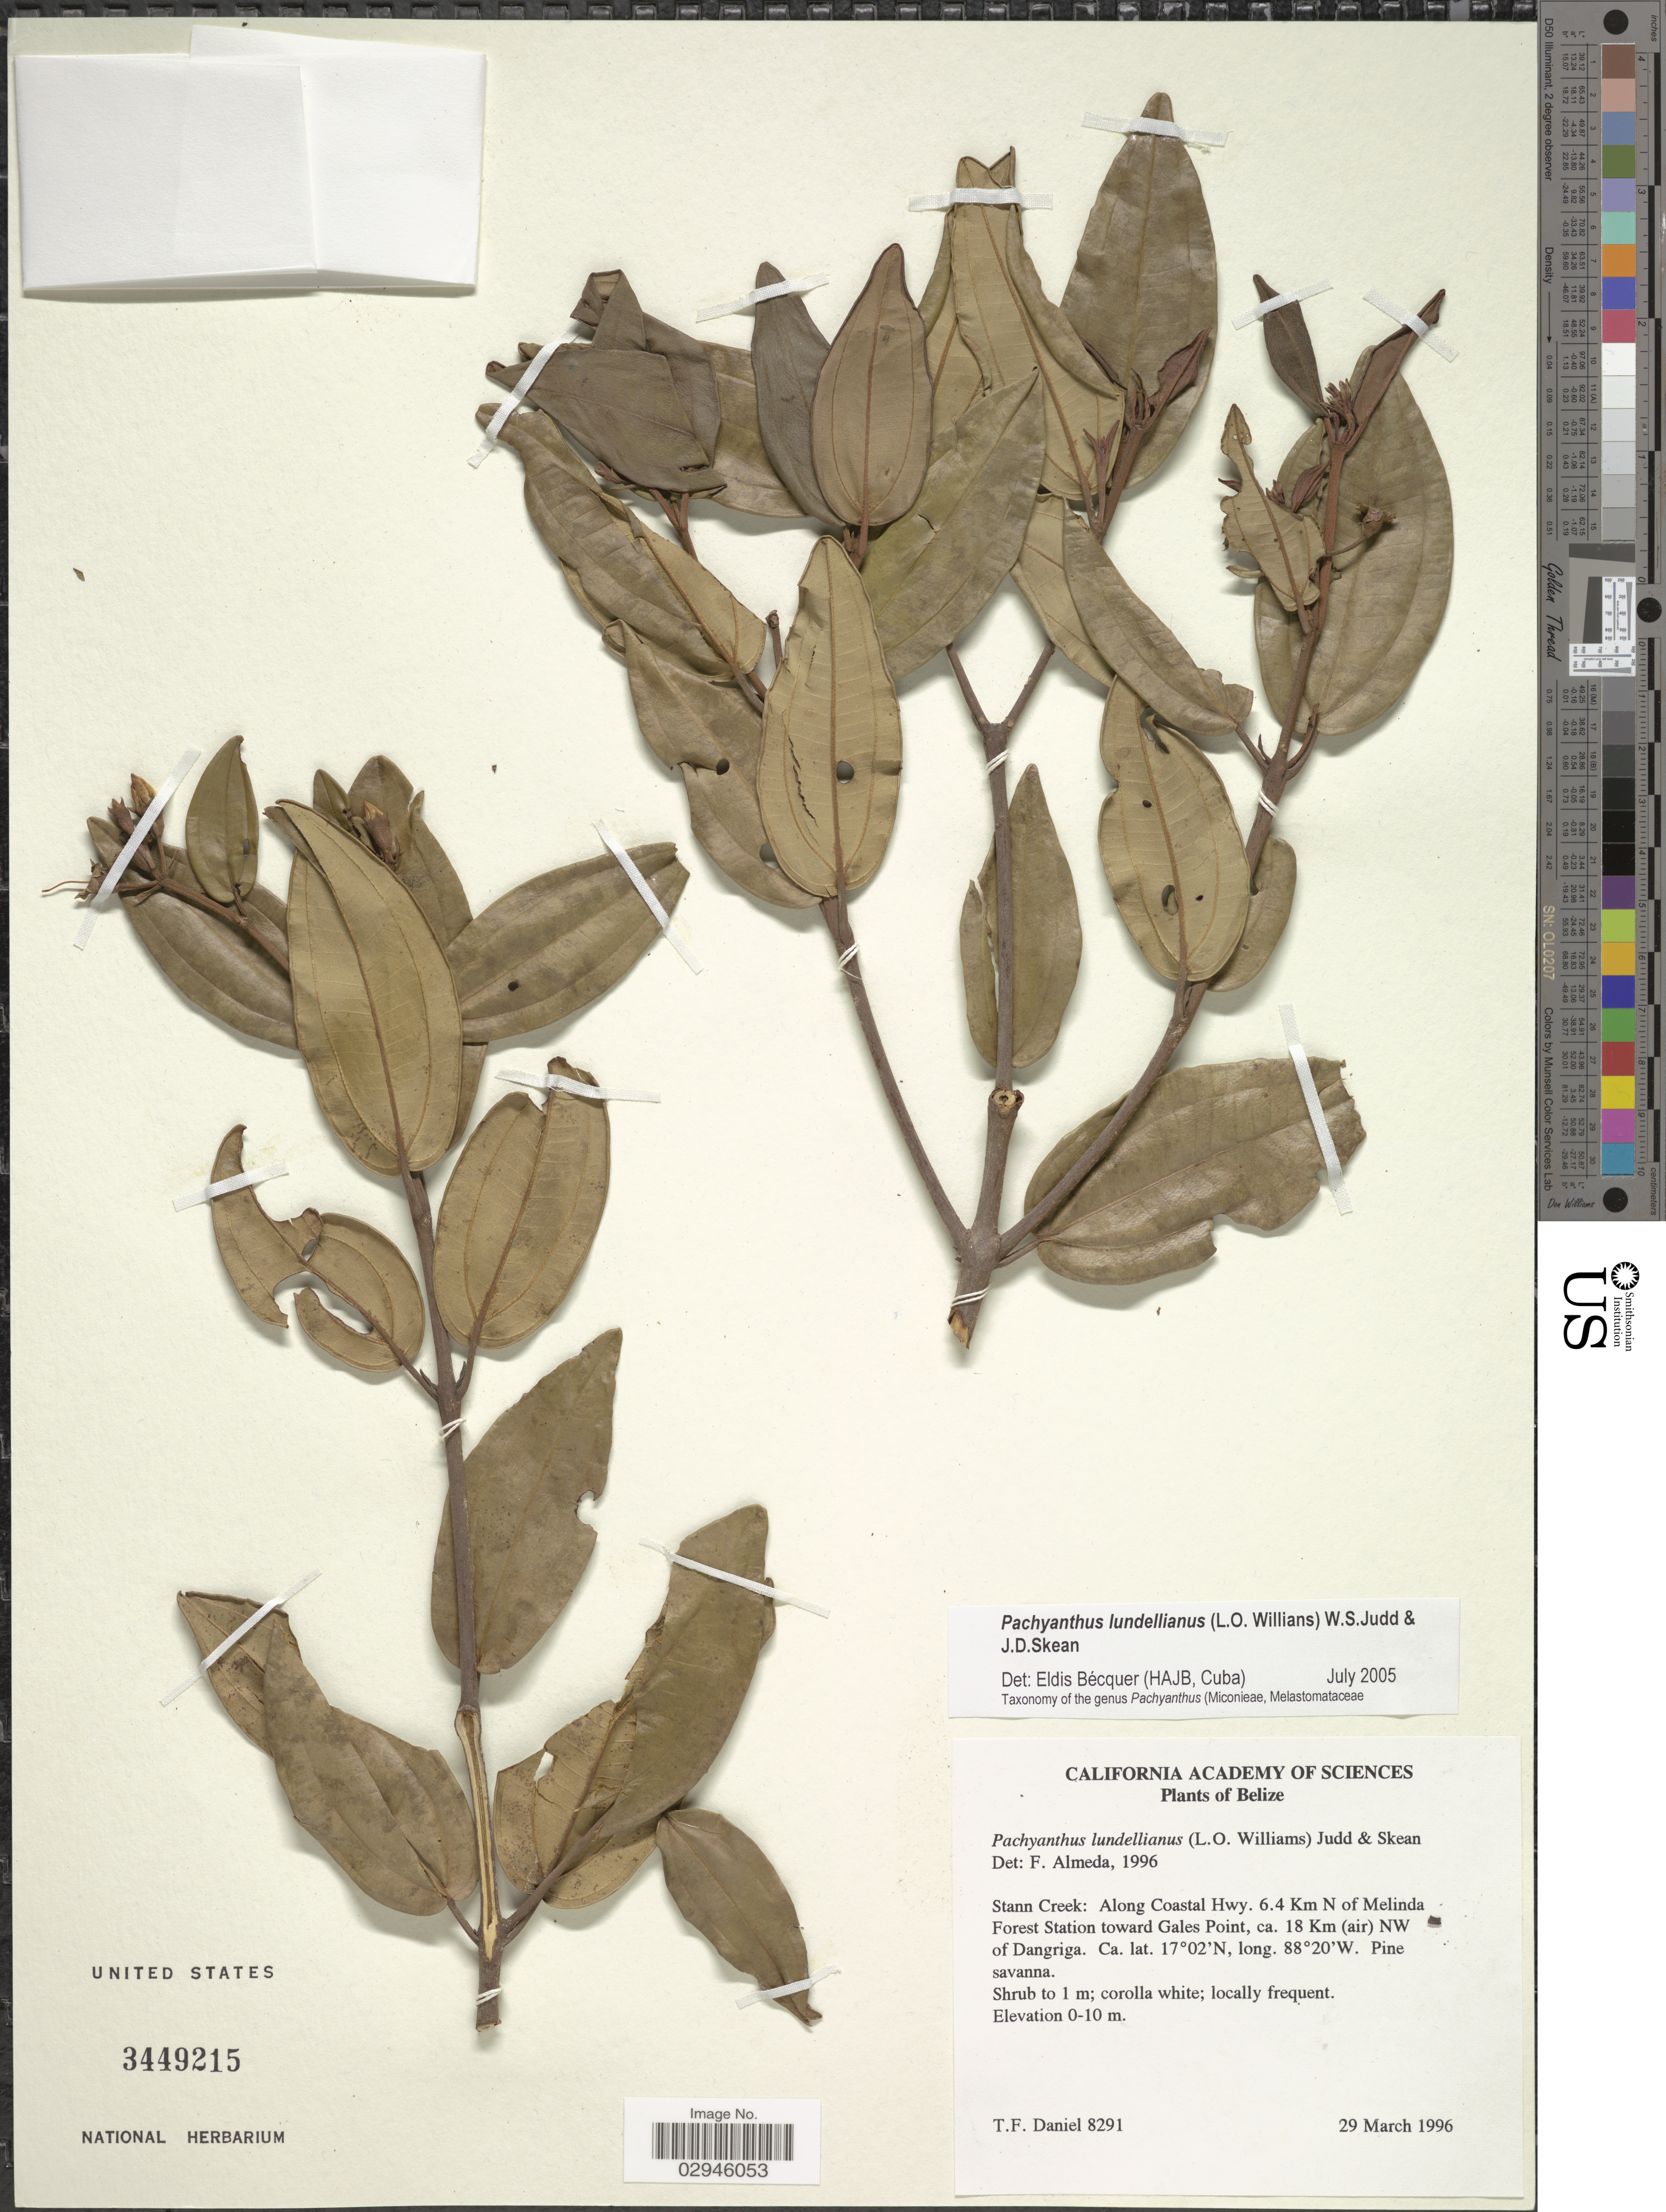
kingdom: Plantae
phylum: Tracheophyta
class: Magnoliopsida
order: Myrtales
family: Melastomataceae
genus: Pachyanthus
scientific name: Pachyanthus lundellianus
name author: (L.O. Williams) Judd & Skean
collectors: T. F. Daniel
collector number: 8291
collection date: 1996-03-29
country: Belize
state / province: Stann Creek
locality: Along Coastal Hwy. 6.4 Km N of Melinda Forest Station toward Gales Point, ca. 18 Km (air) NW of Dangriga.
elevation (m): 0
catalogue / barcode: US 3449215